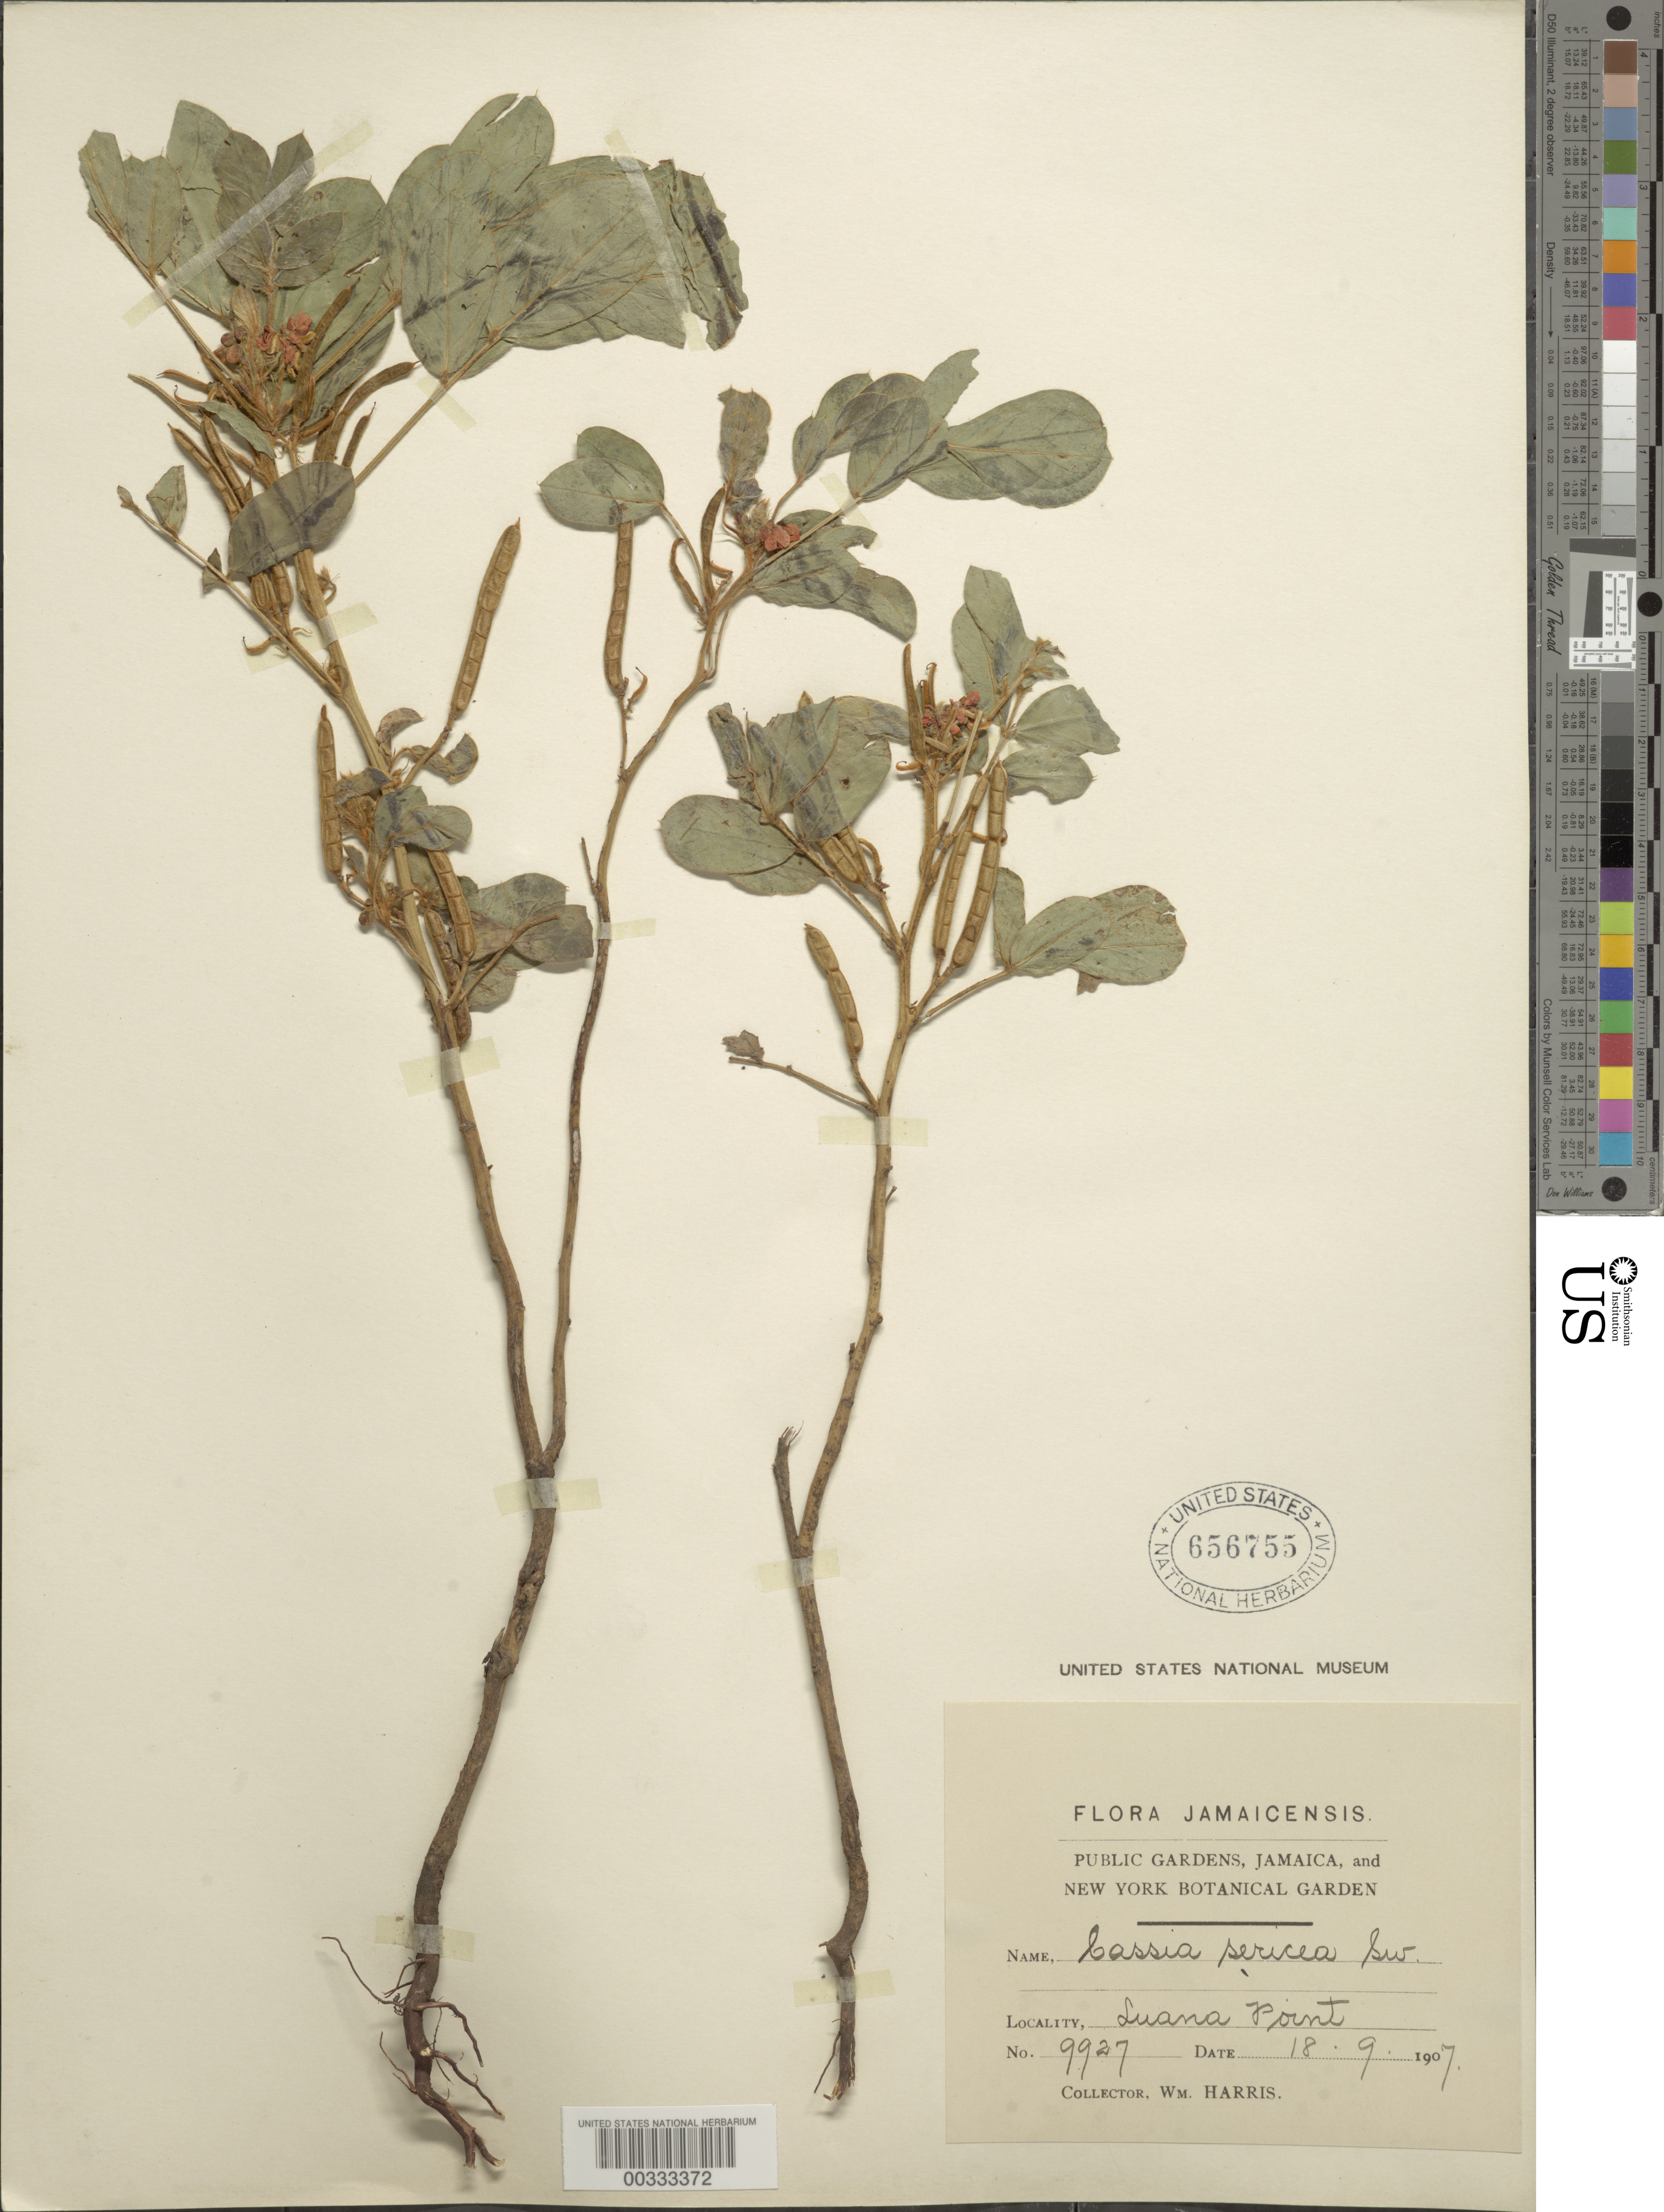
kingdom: Plantae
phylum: Tracheophyta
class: Magnoliopsida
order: Fabales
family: Fabaceae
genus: Senna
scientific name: Senna uniflora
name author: (Mill.) H.S. Irwin & Barneby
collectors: W. H. Harris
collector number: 9927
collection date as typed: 18 Sep 1907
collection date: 1907-09-18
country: Jamaica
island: Greater Antilles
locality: Luana point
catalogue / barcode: US 656755